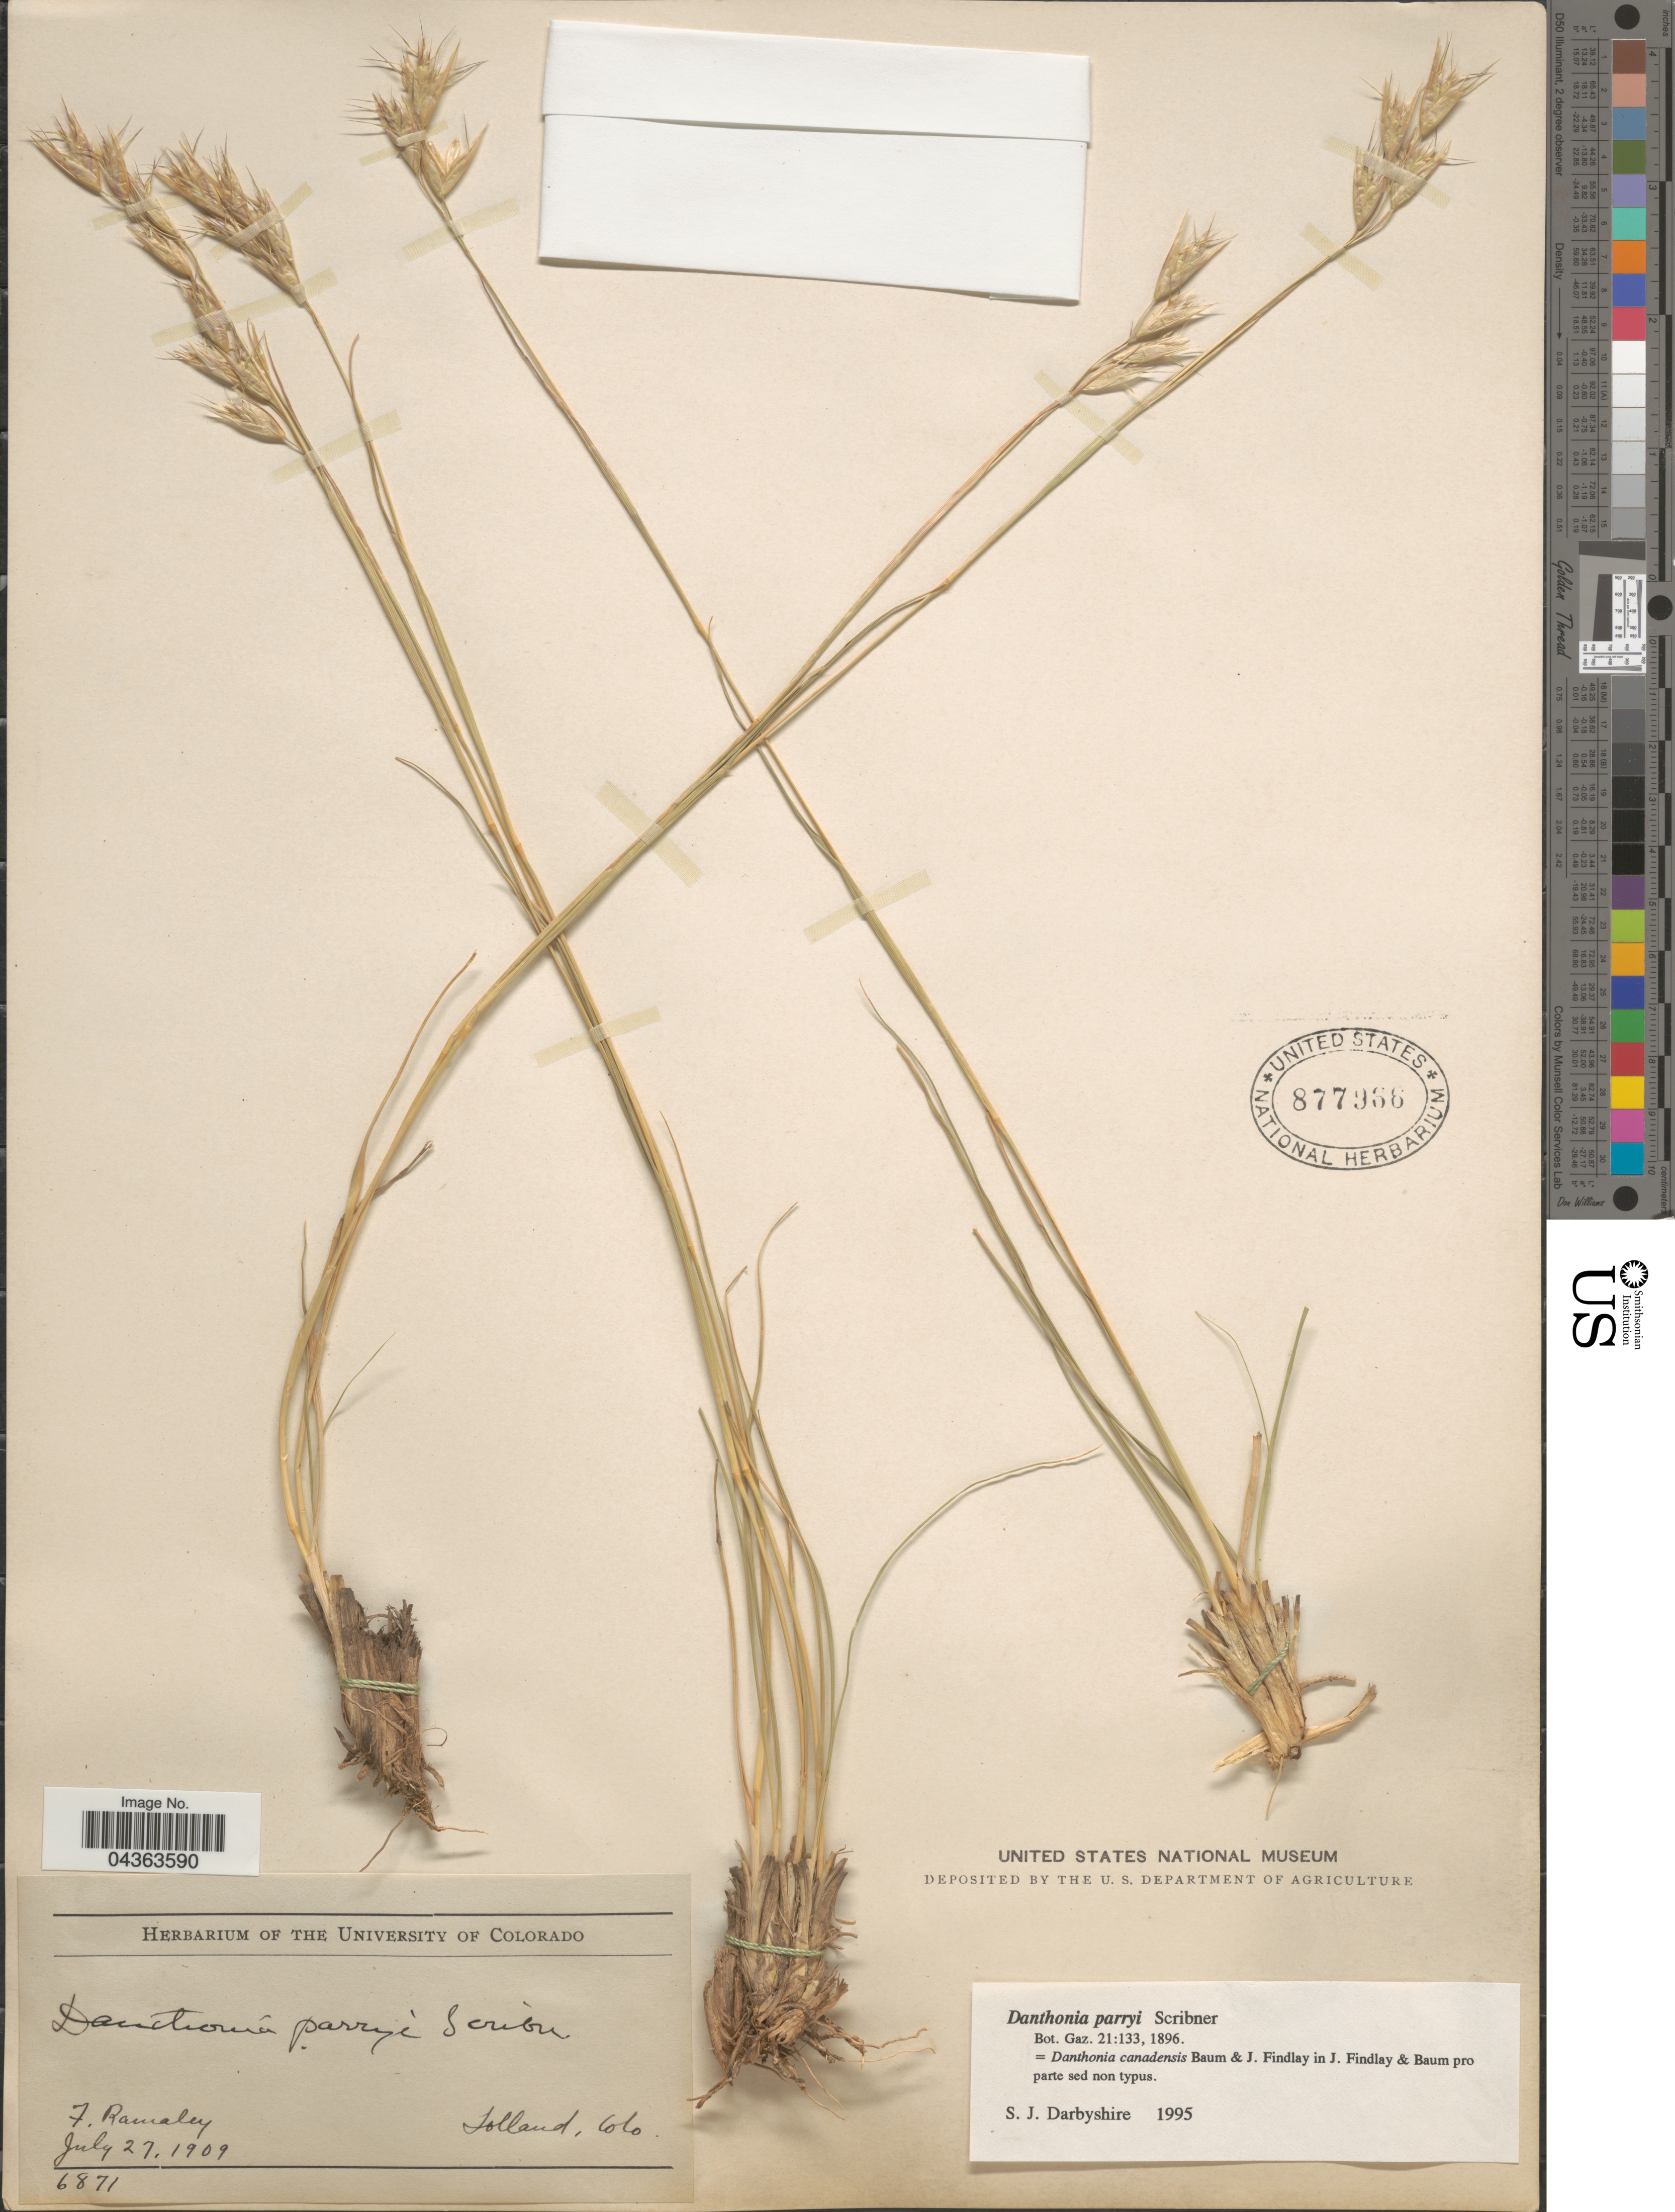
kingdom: Plantae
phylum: Tracheophyta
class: Liliopsida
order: Poales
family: Poaceae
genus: Danthonia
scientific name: Danthonia parryi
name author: Scribn.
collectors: F. Ramaley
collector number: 6871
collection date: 1909-07-27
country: United States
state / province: Colorado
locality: Tolland.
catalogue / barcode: US 877966